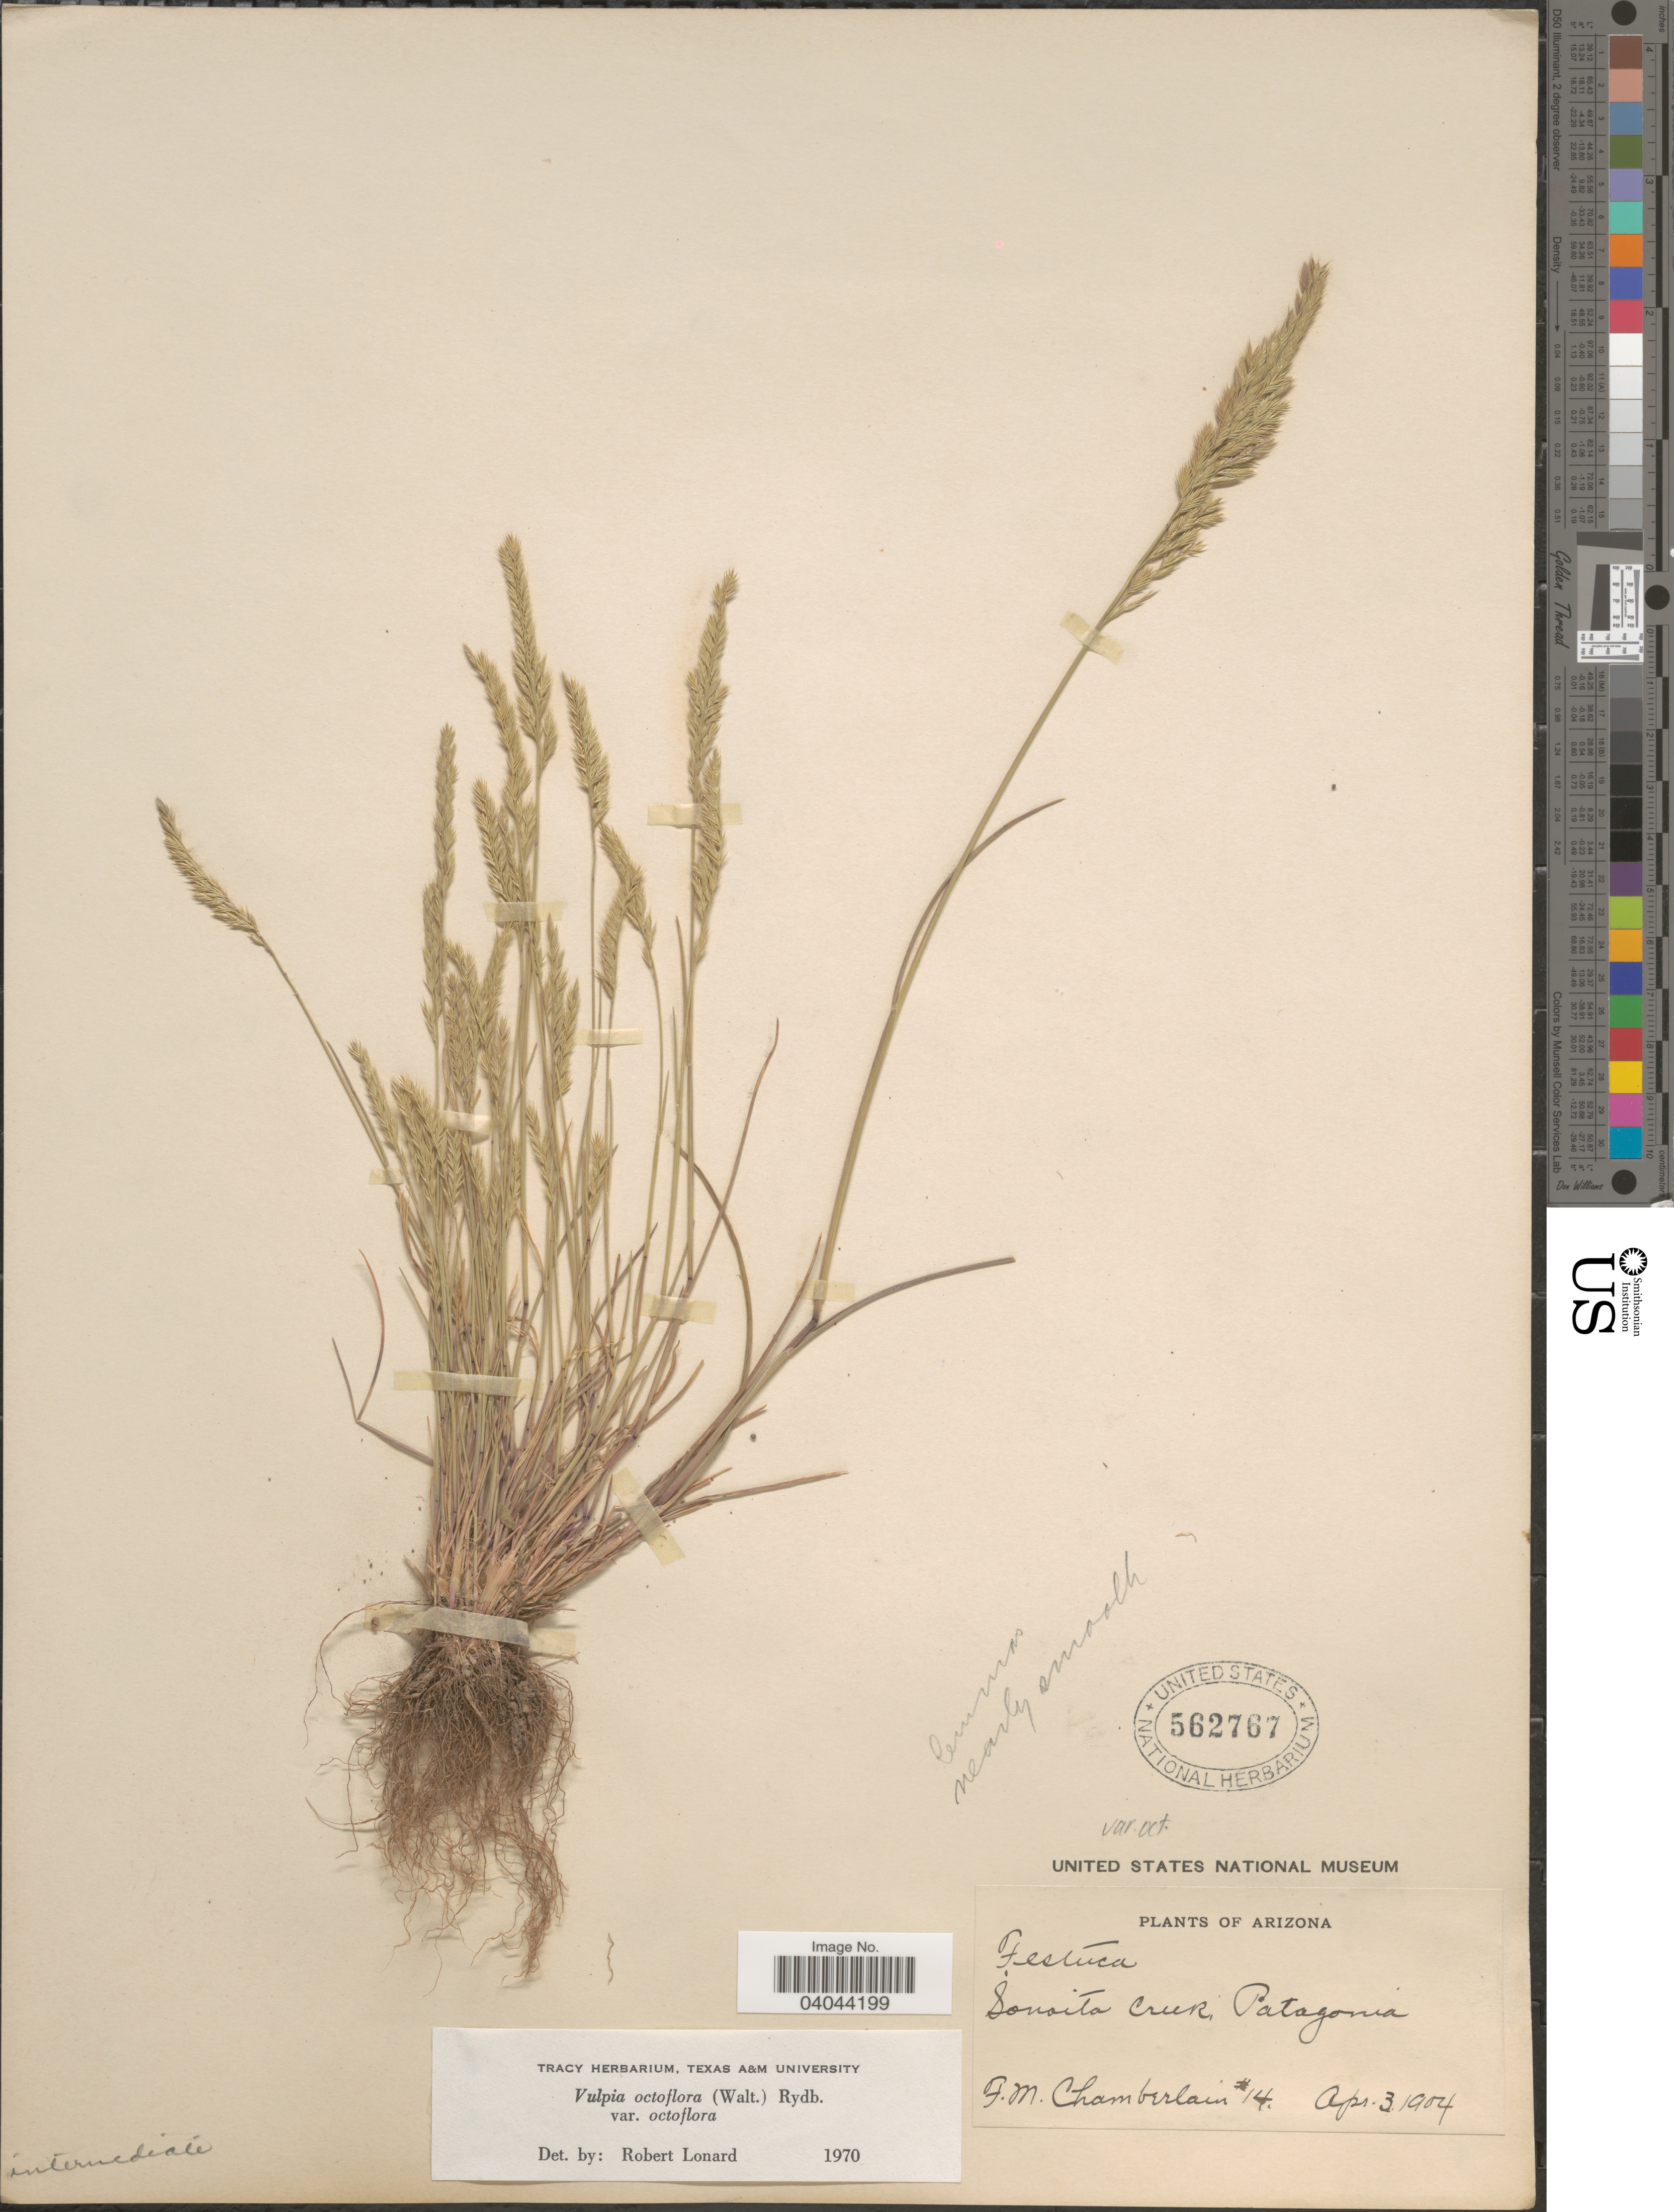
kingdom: Plantae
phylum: Tracheophyta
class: Liliopsida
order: Poales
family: Poaceae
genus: Festuca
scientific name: Festuca octoflora var. octoflora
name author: Walter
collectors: F. Chamberlain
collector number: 14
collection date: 1904-04-03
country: United States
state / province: Arizona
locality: Sonoita Creek, Patagonia.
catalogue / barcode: US 562767